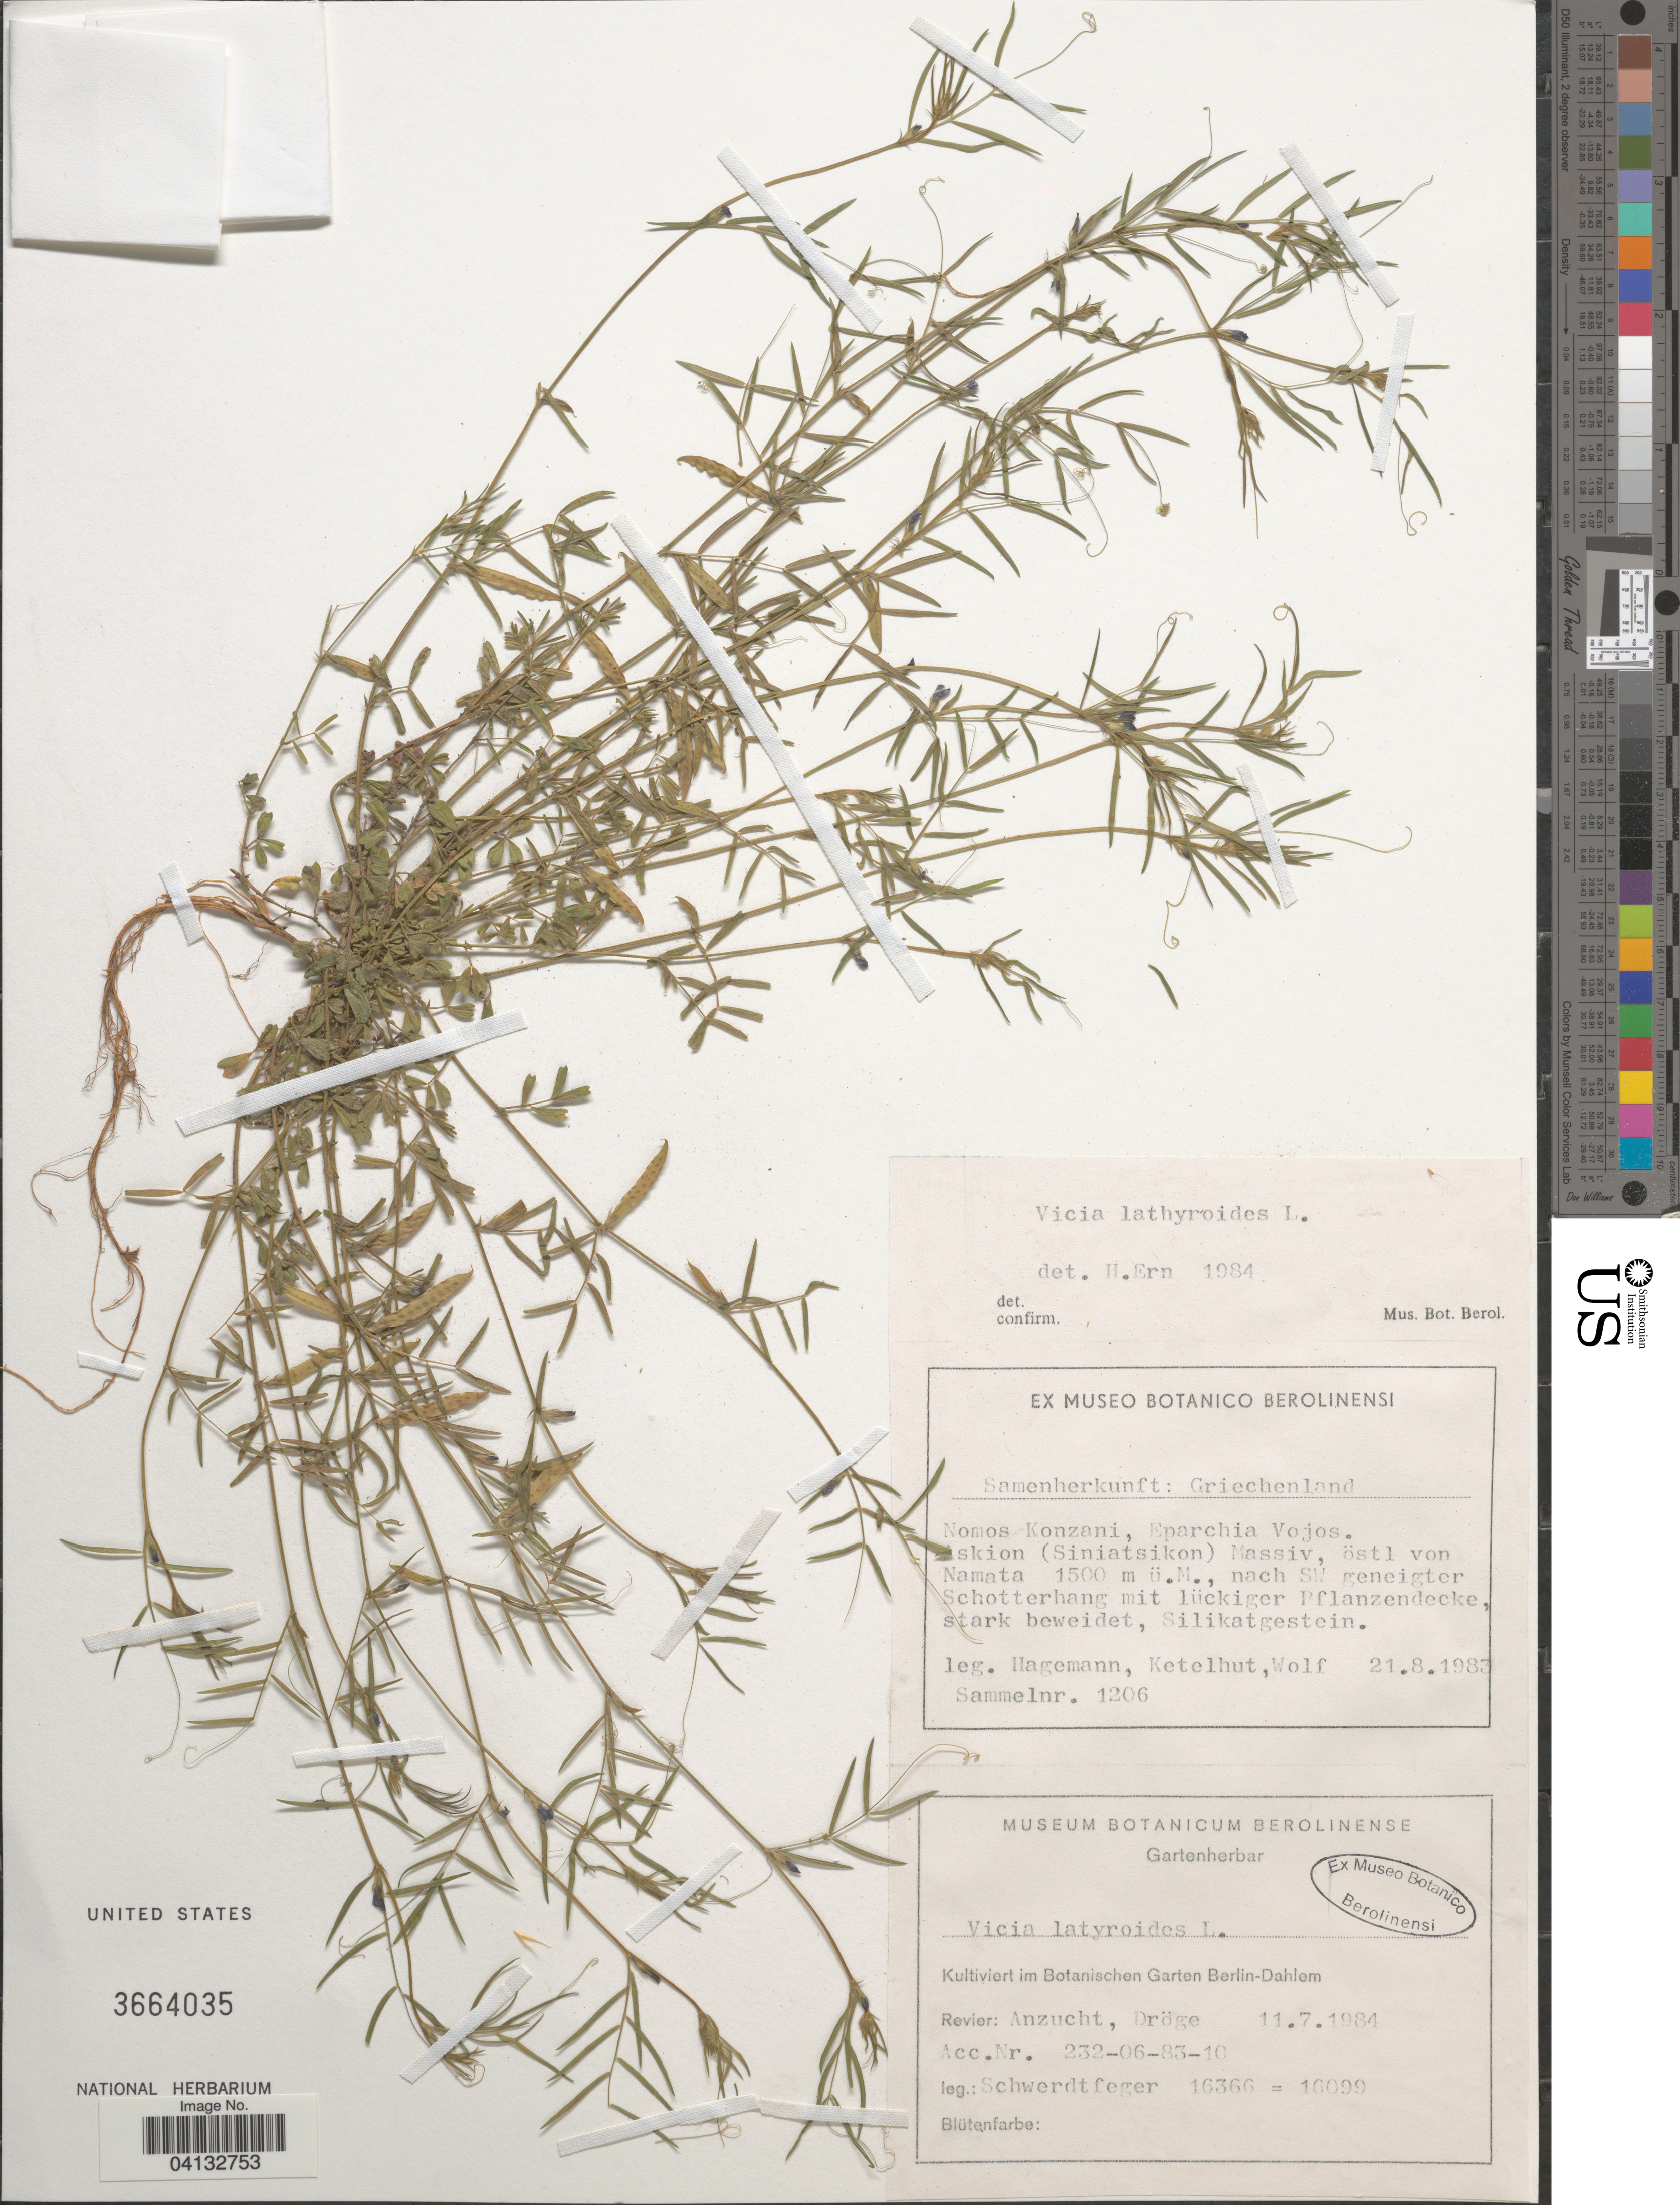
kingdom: Plantae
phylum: Tracheophyta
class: Magnoliopsida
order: Fabales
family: Fabaceae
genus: Vicia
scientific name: Vicia lathyroides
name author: L.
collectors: Schwerdtfeger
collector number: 16366/16099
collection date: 1984-07-11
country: Germany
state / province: Berlin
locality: Im Botanischen Garten Berlin-Dahlem. Revier: Anzucht, Dröge.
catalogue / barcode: US 3664035-2